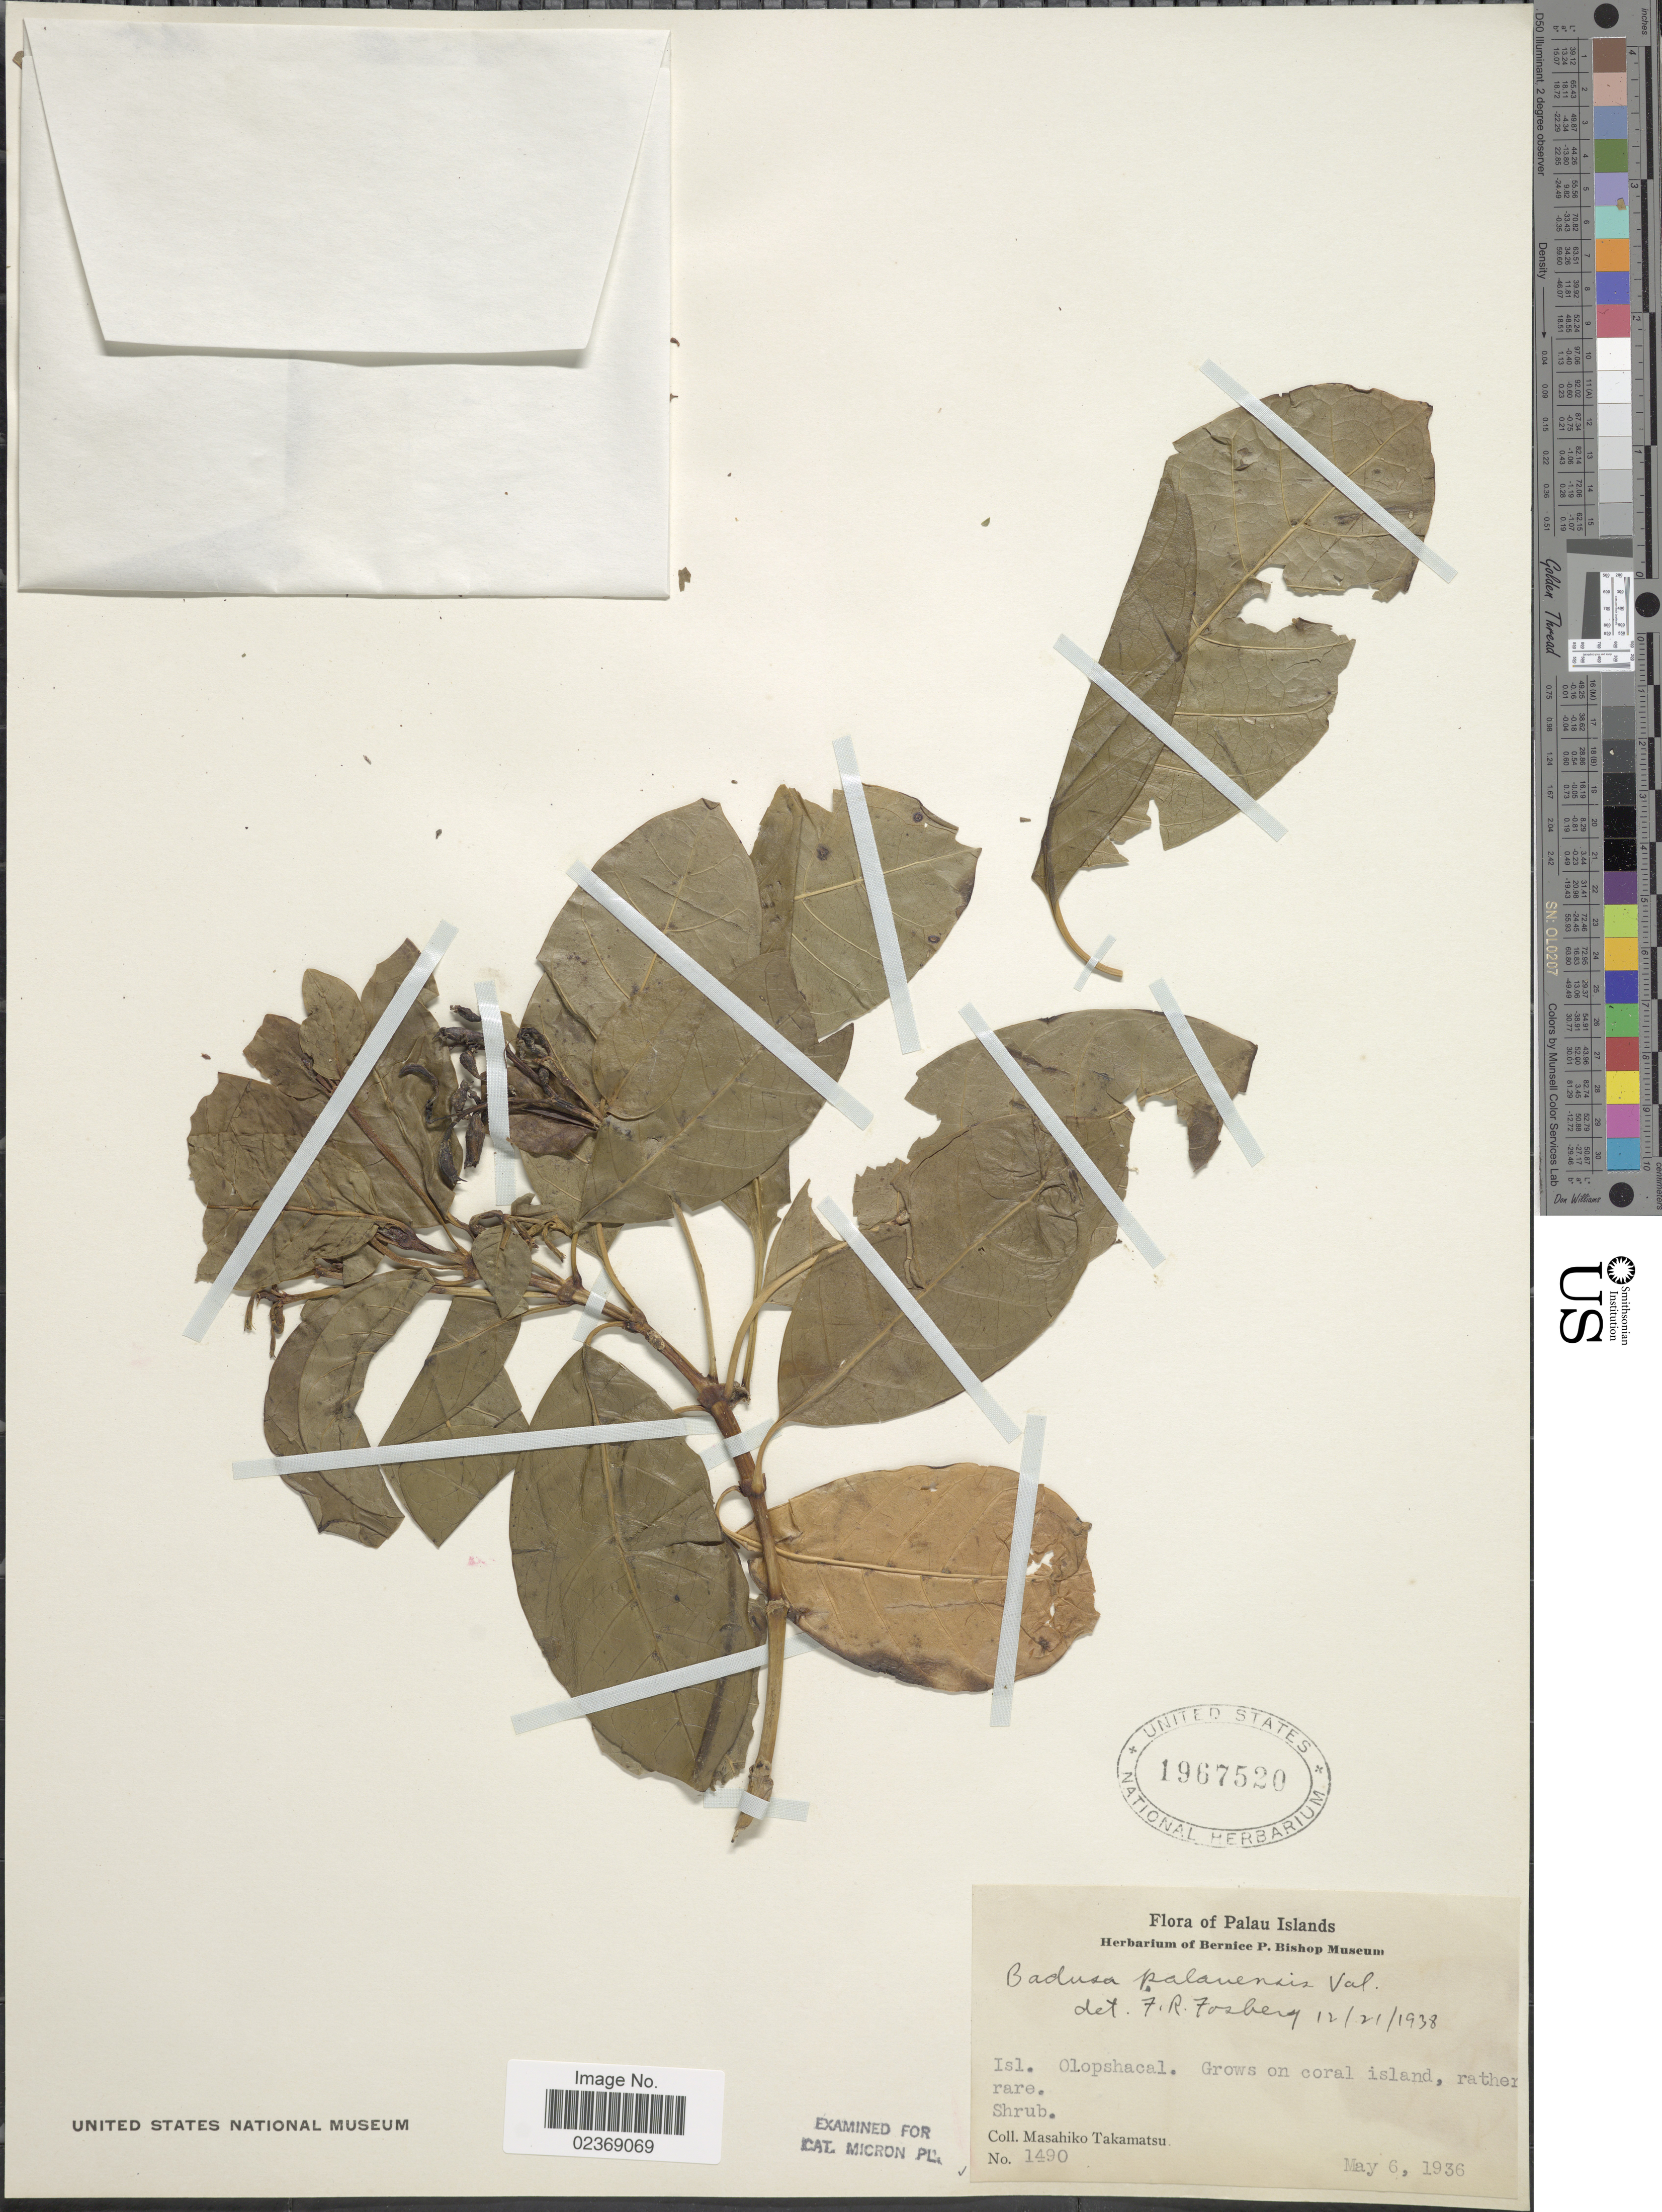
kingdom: Plantae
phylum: Tracheophyta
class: Magnoliopsida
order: Gentianales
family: Rubiaceae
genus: Badusa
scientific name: Badusa palauensis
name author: Valeton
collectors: M. Takamatsu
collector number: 1490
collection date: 1936-05-06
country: Palau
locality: Palau Islands, Isl. Olopshacal, grows on coral island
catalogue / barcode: US 1967520